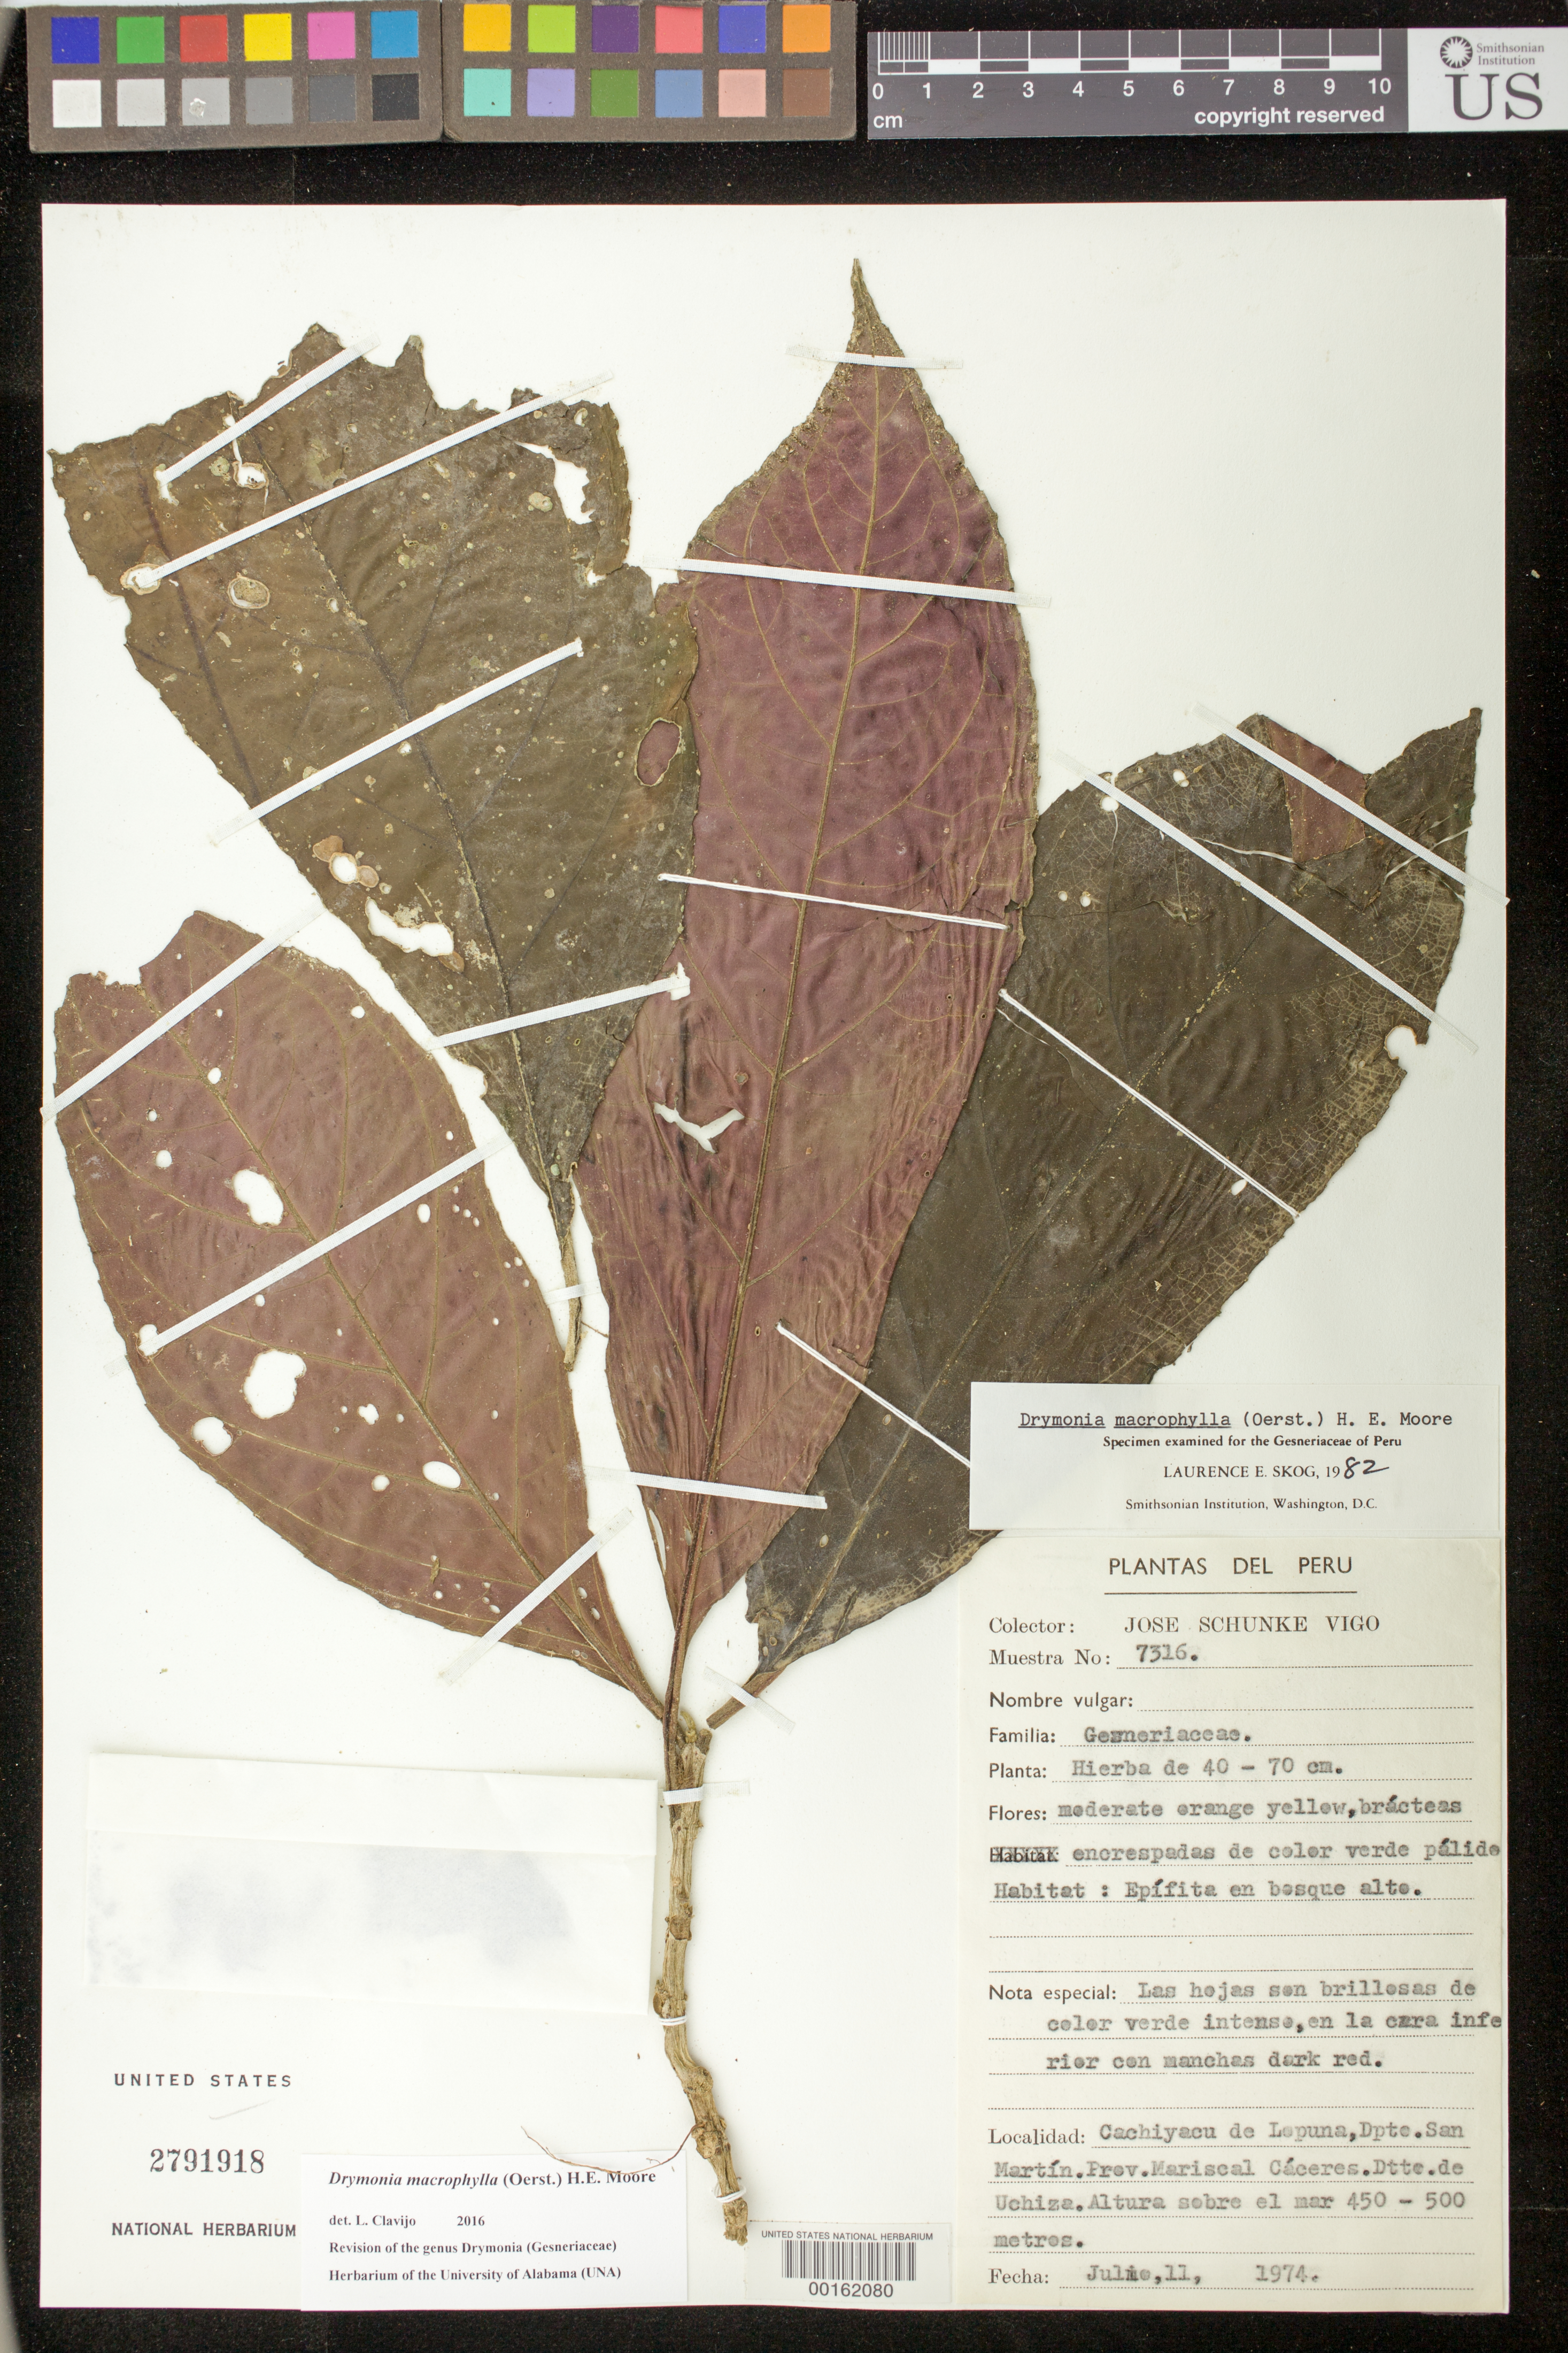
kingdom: Plantae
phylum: Tracheophyta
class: Magnoliopsida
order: Lamiales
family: Gesneriaceae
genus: Drymonia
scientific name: Drymonia macrophylla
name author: (Oerst.) H.E. Moore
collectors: J. Schunke Vigo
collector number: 7316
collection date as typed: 11 Jul 1974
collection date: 1974-07-11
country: Peru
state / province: San Martín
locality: Prov. Mariscal Cáceres, Dtto Uchiza, Cachiyacu de Lopuna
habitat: Epiphyte in tall forest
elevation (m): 450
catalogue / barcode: US 2791918